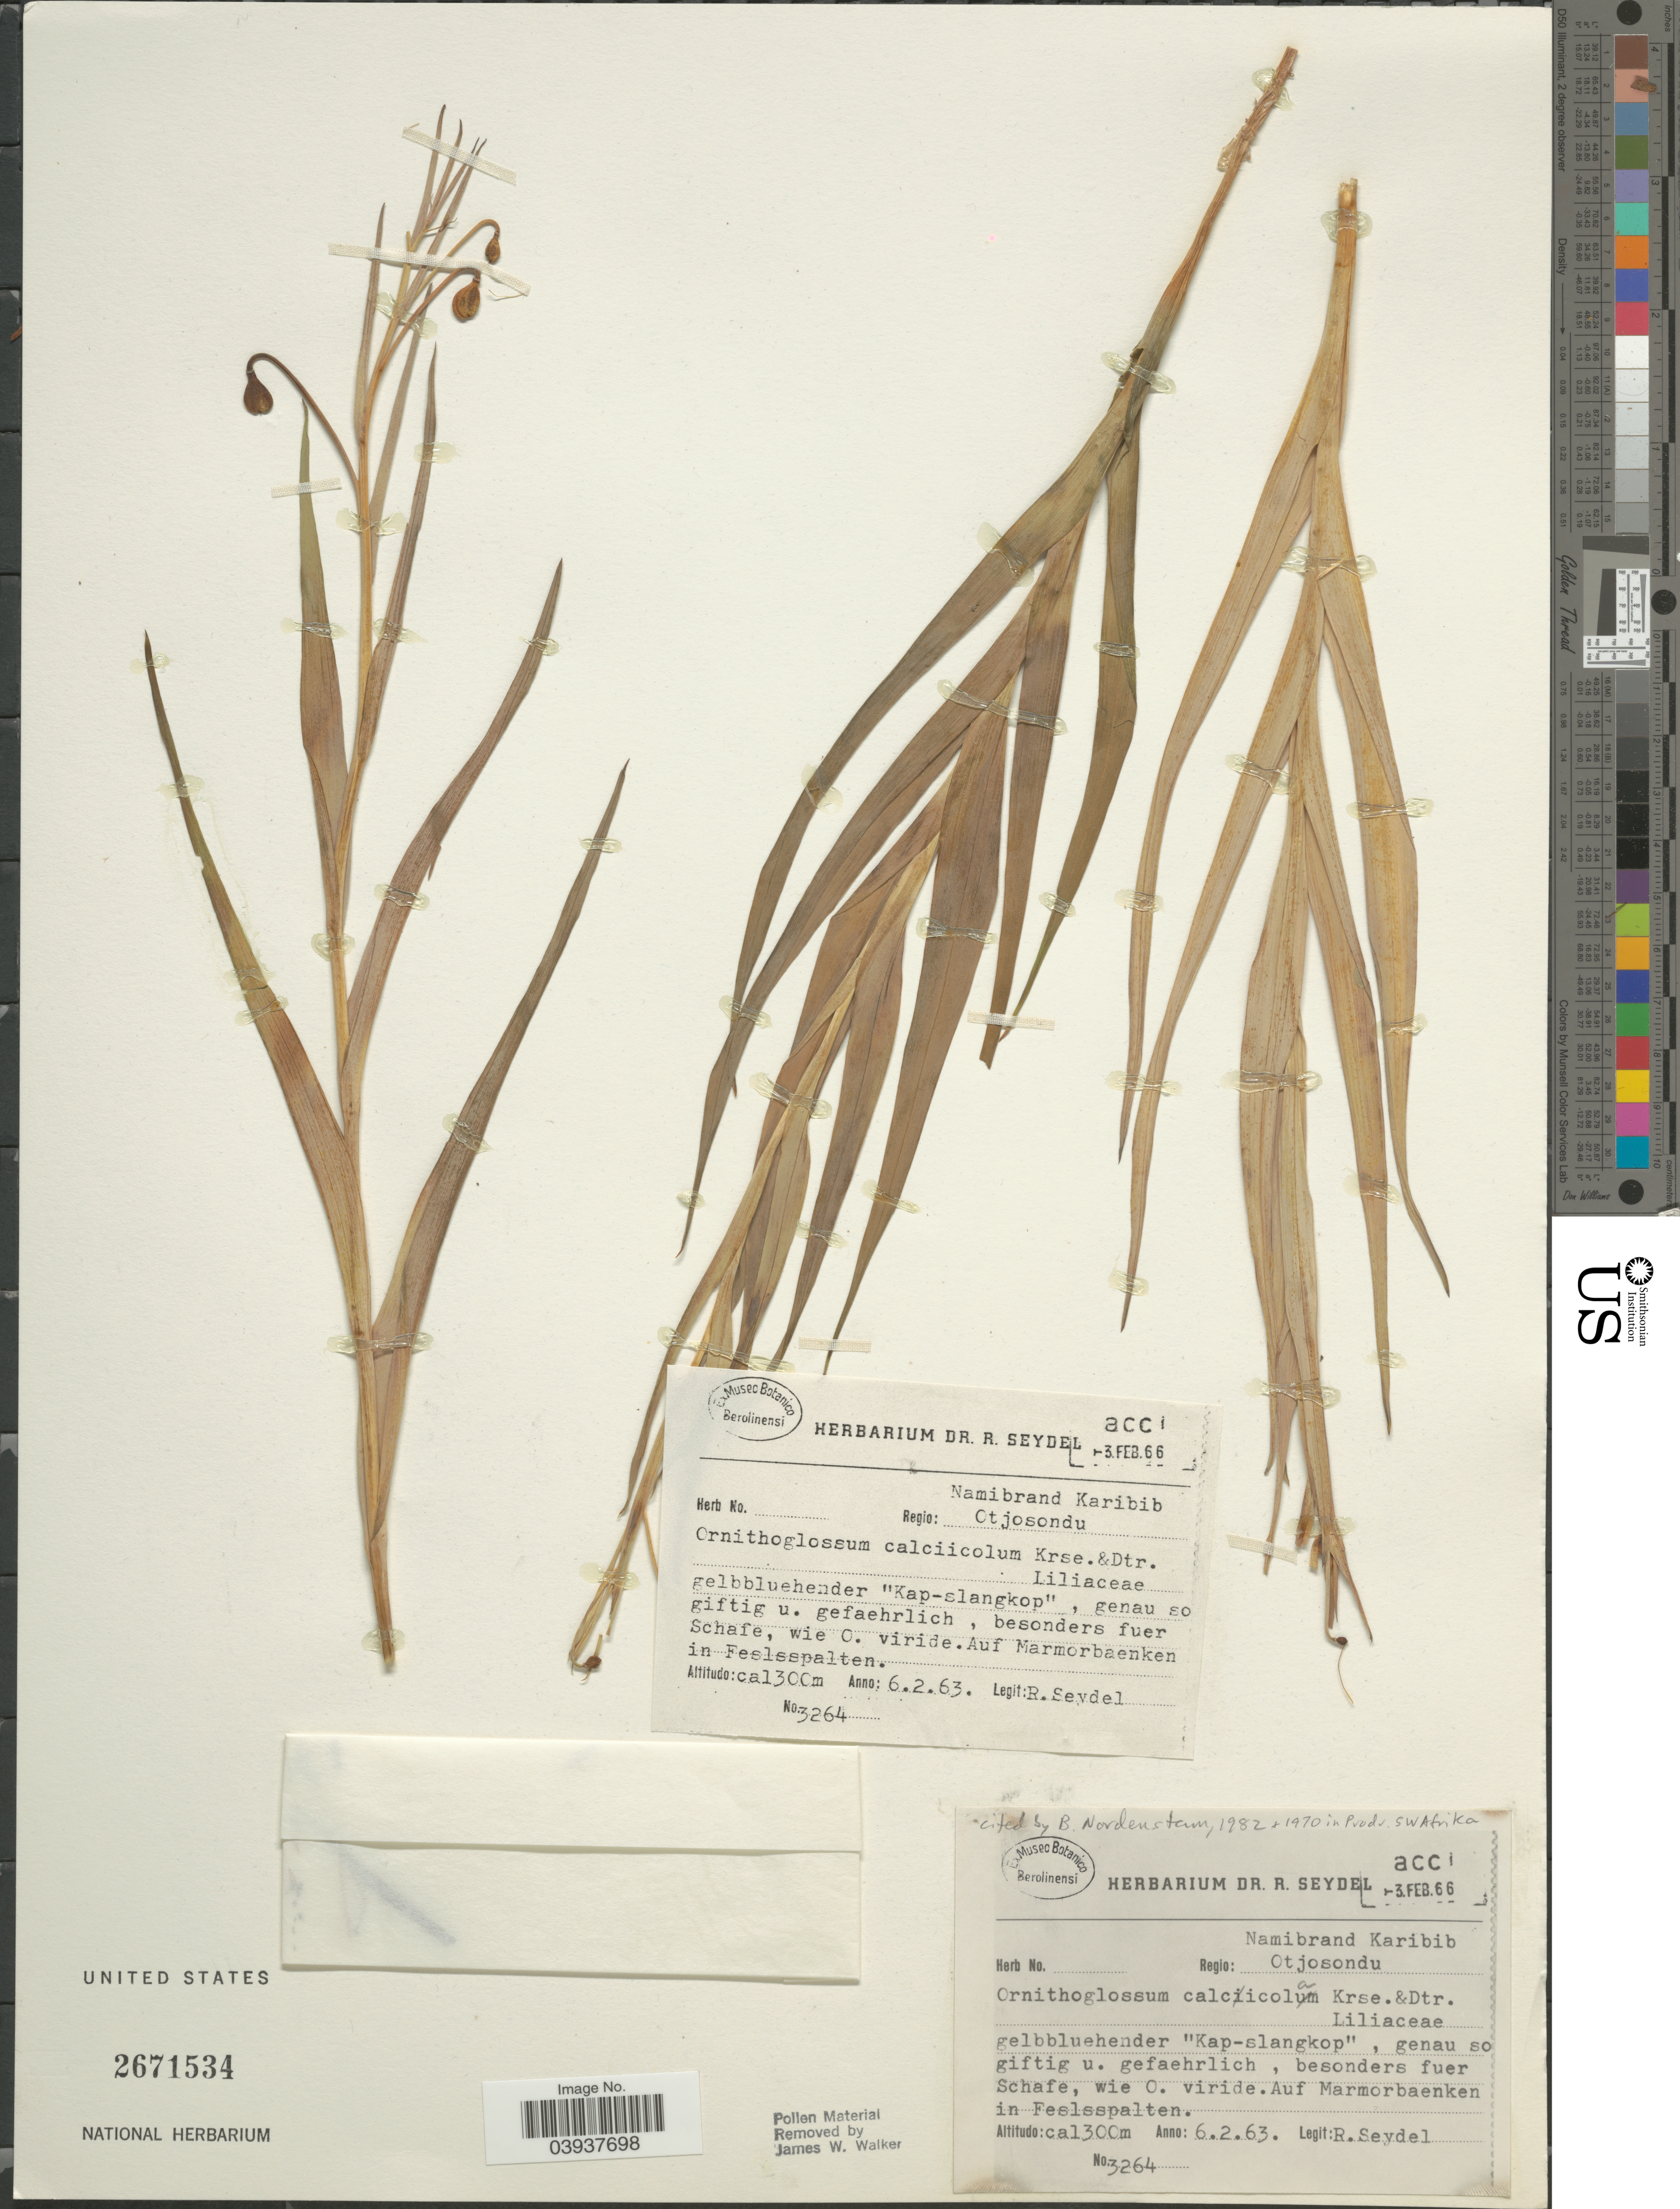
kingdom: Plantae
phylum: Tracheophyta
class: Liliopsida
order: Liliales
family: Colchicaceae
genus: Ornithoglossum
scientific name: Ornithoglossum calcicola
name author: K. Krause & Dinter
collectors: R. Seydel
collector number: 3264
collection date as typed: Transcribed d/m/y: 6/2/63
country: Namibia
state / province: Otjozondjupa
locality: Regio: Namibrand Karibib Otjosondu.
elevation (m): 1300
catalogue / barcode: US 2671534